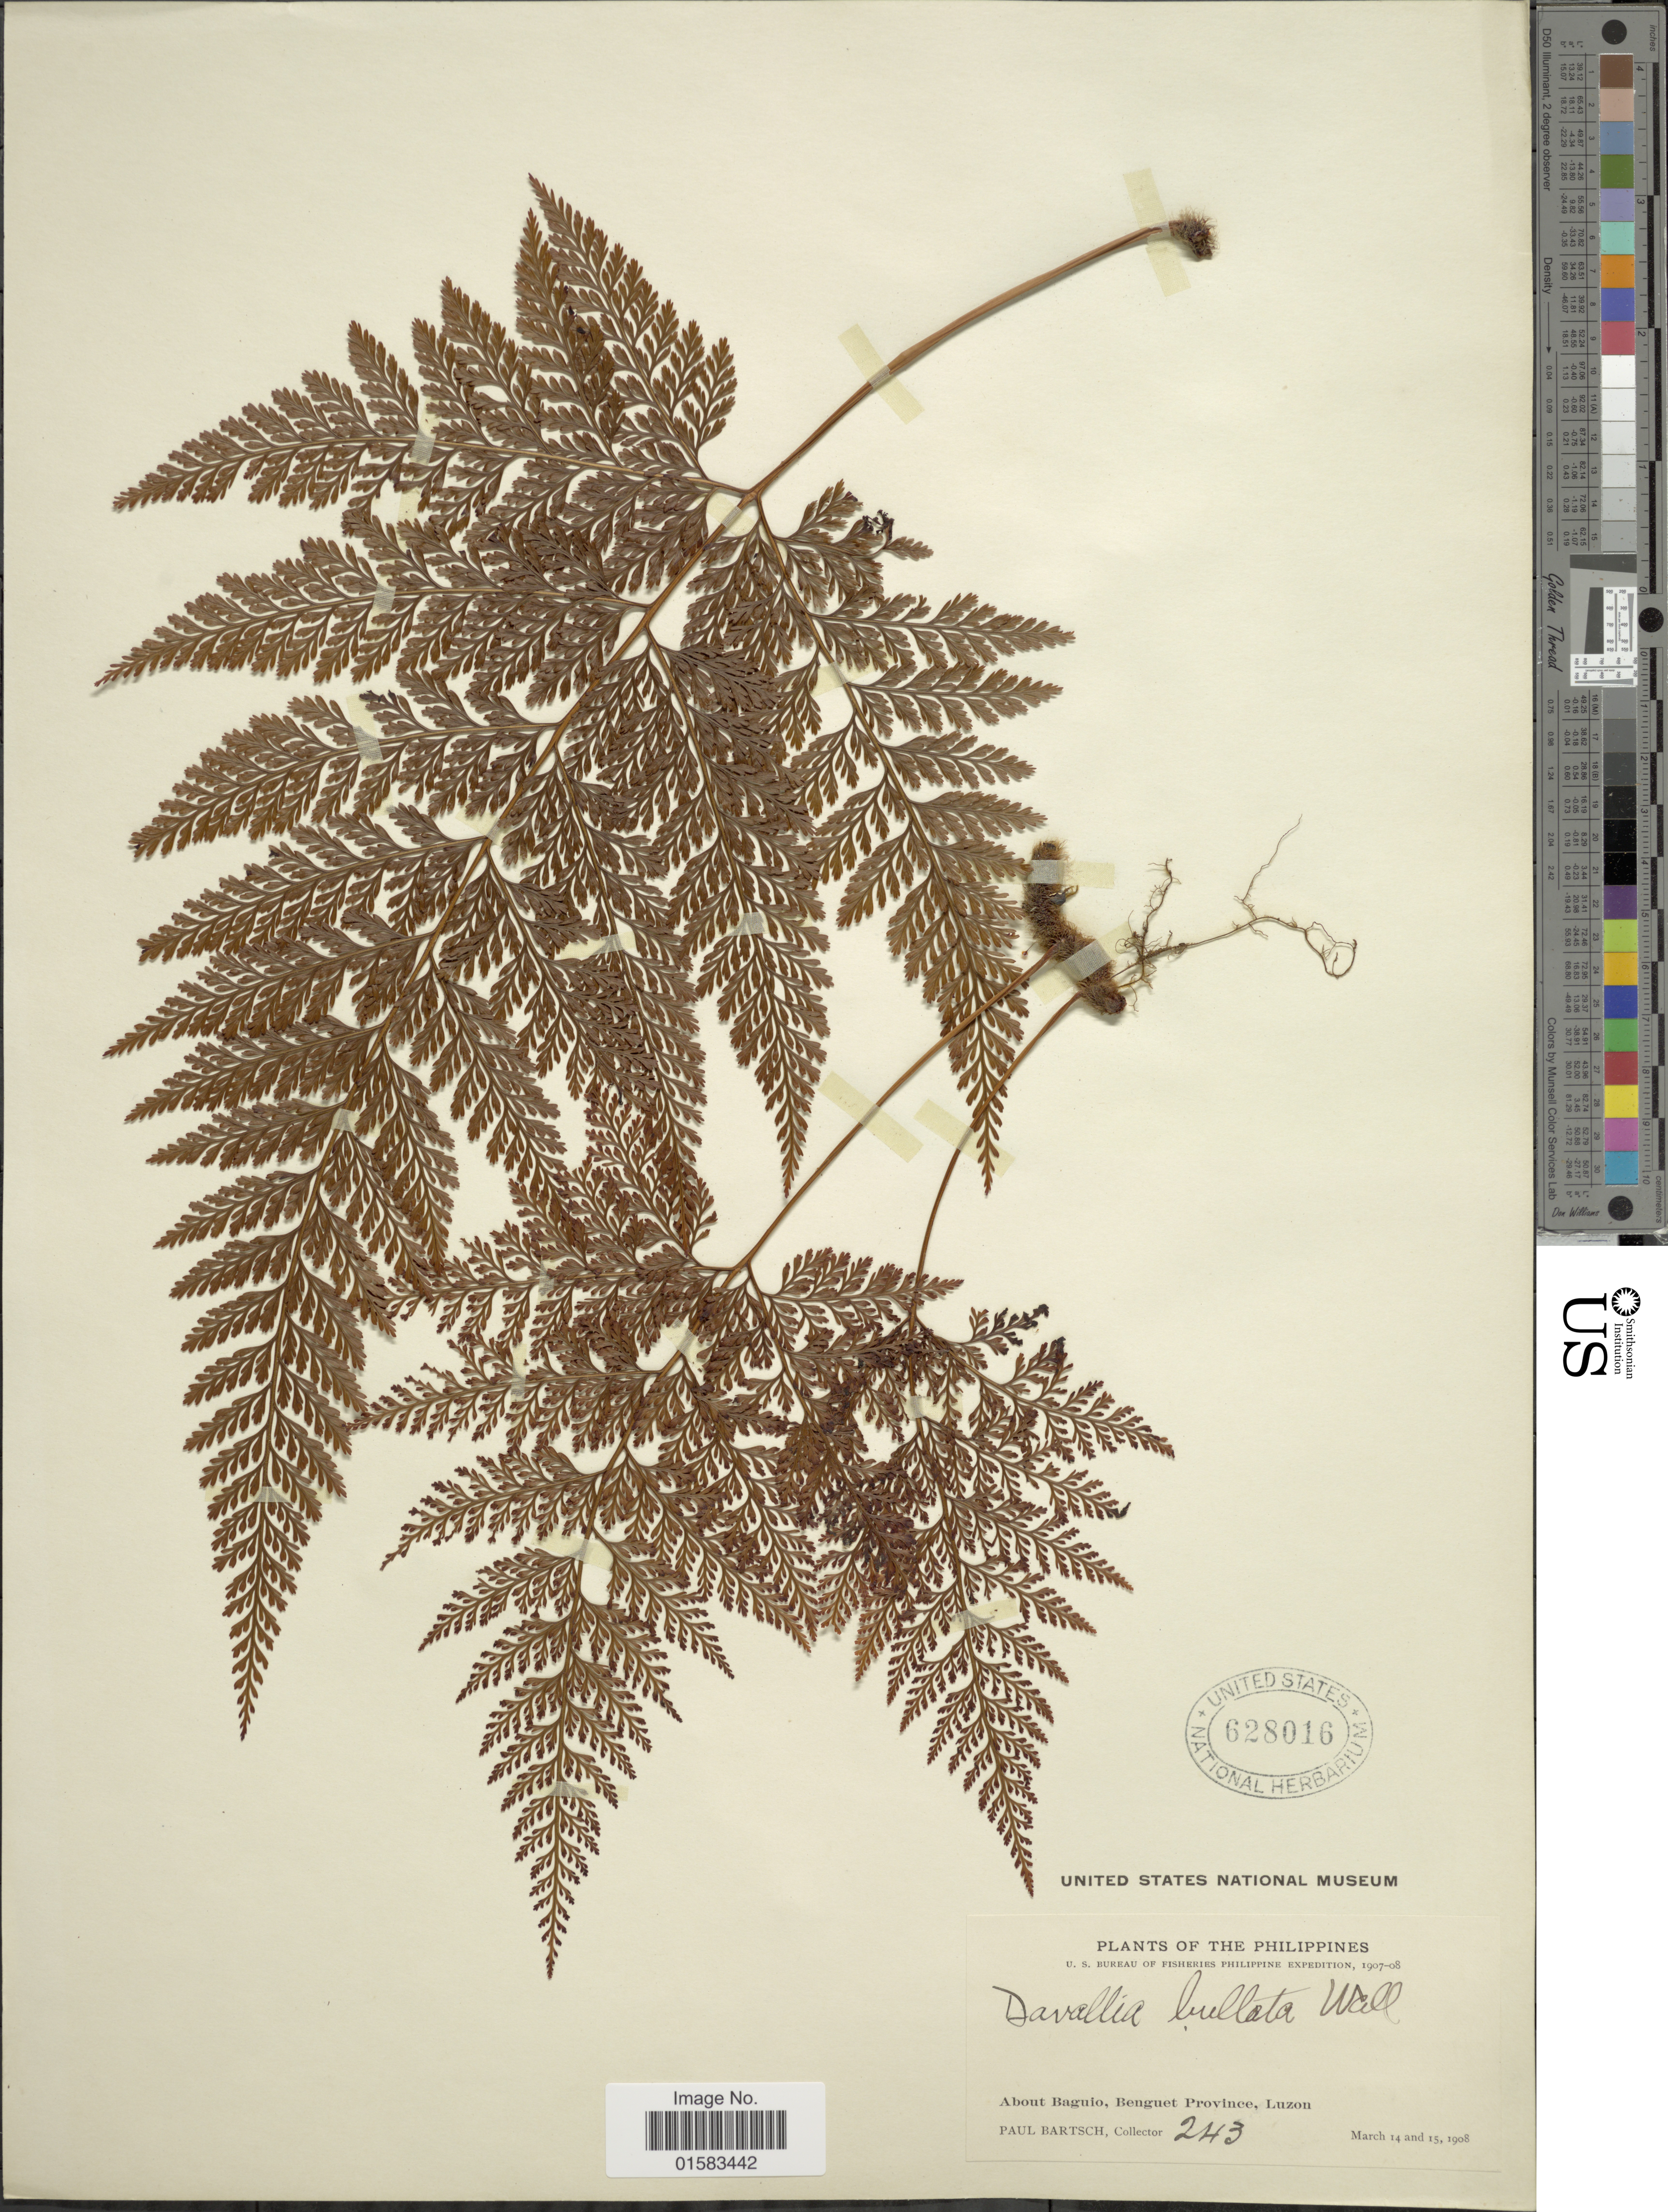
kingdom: Plantae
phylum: Tracheophyta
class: Polypodiopsida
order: Polypodiales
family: Davalliaceae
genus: Davallia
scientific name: Davallia trichomanoides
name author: Blume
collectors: P. Bartsch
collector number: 243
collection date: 1908-03-14/1908-03-15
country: Philippines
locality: About Baguio, Benguet Province, Luzon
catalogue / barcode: US 628016